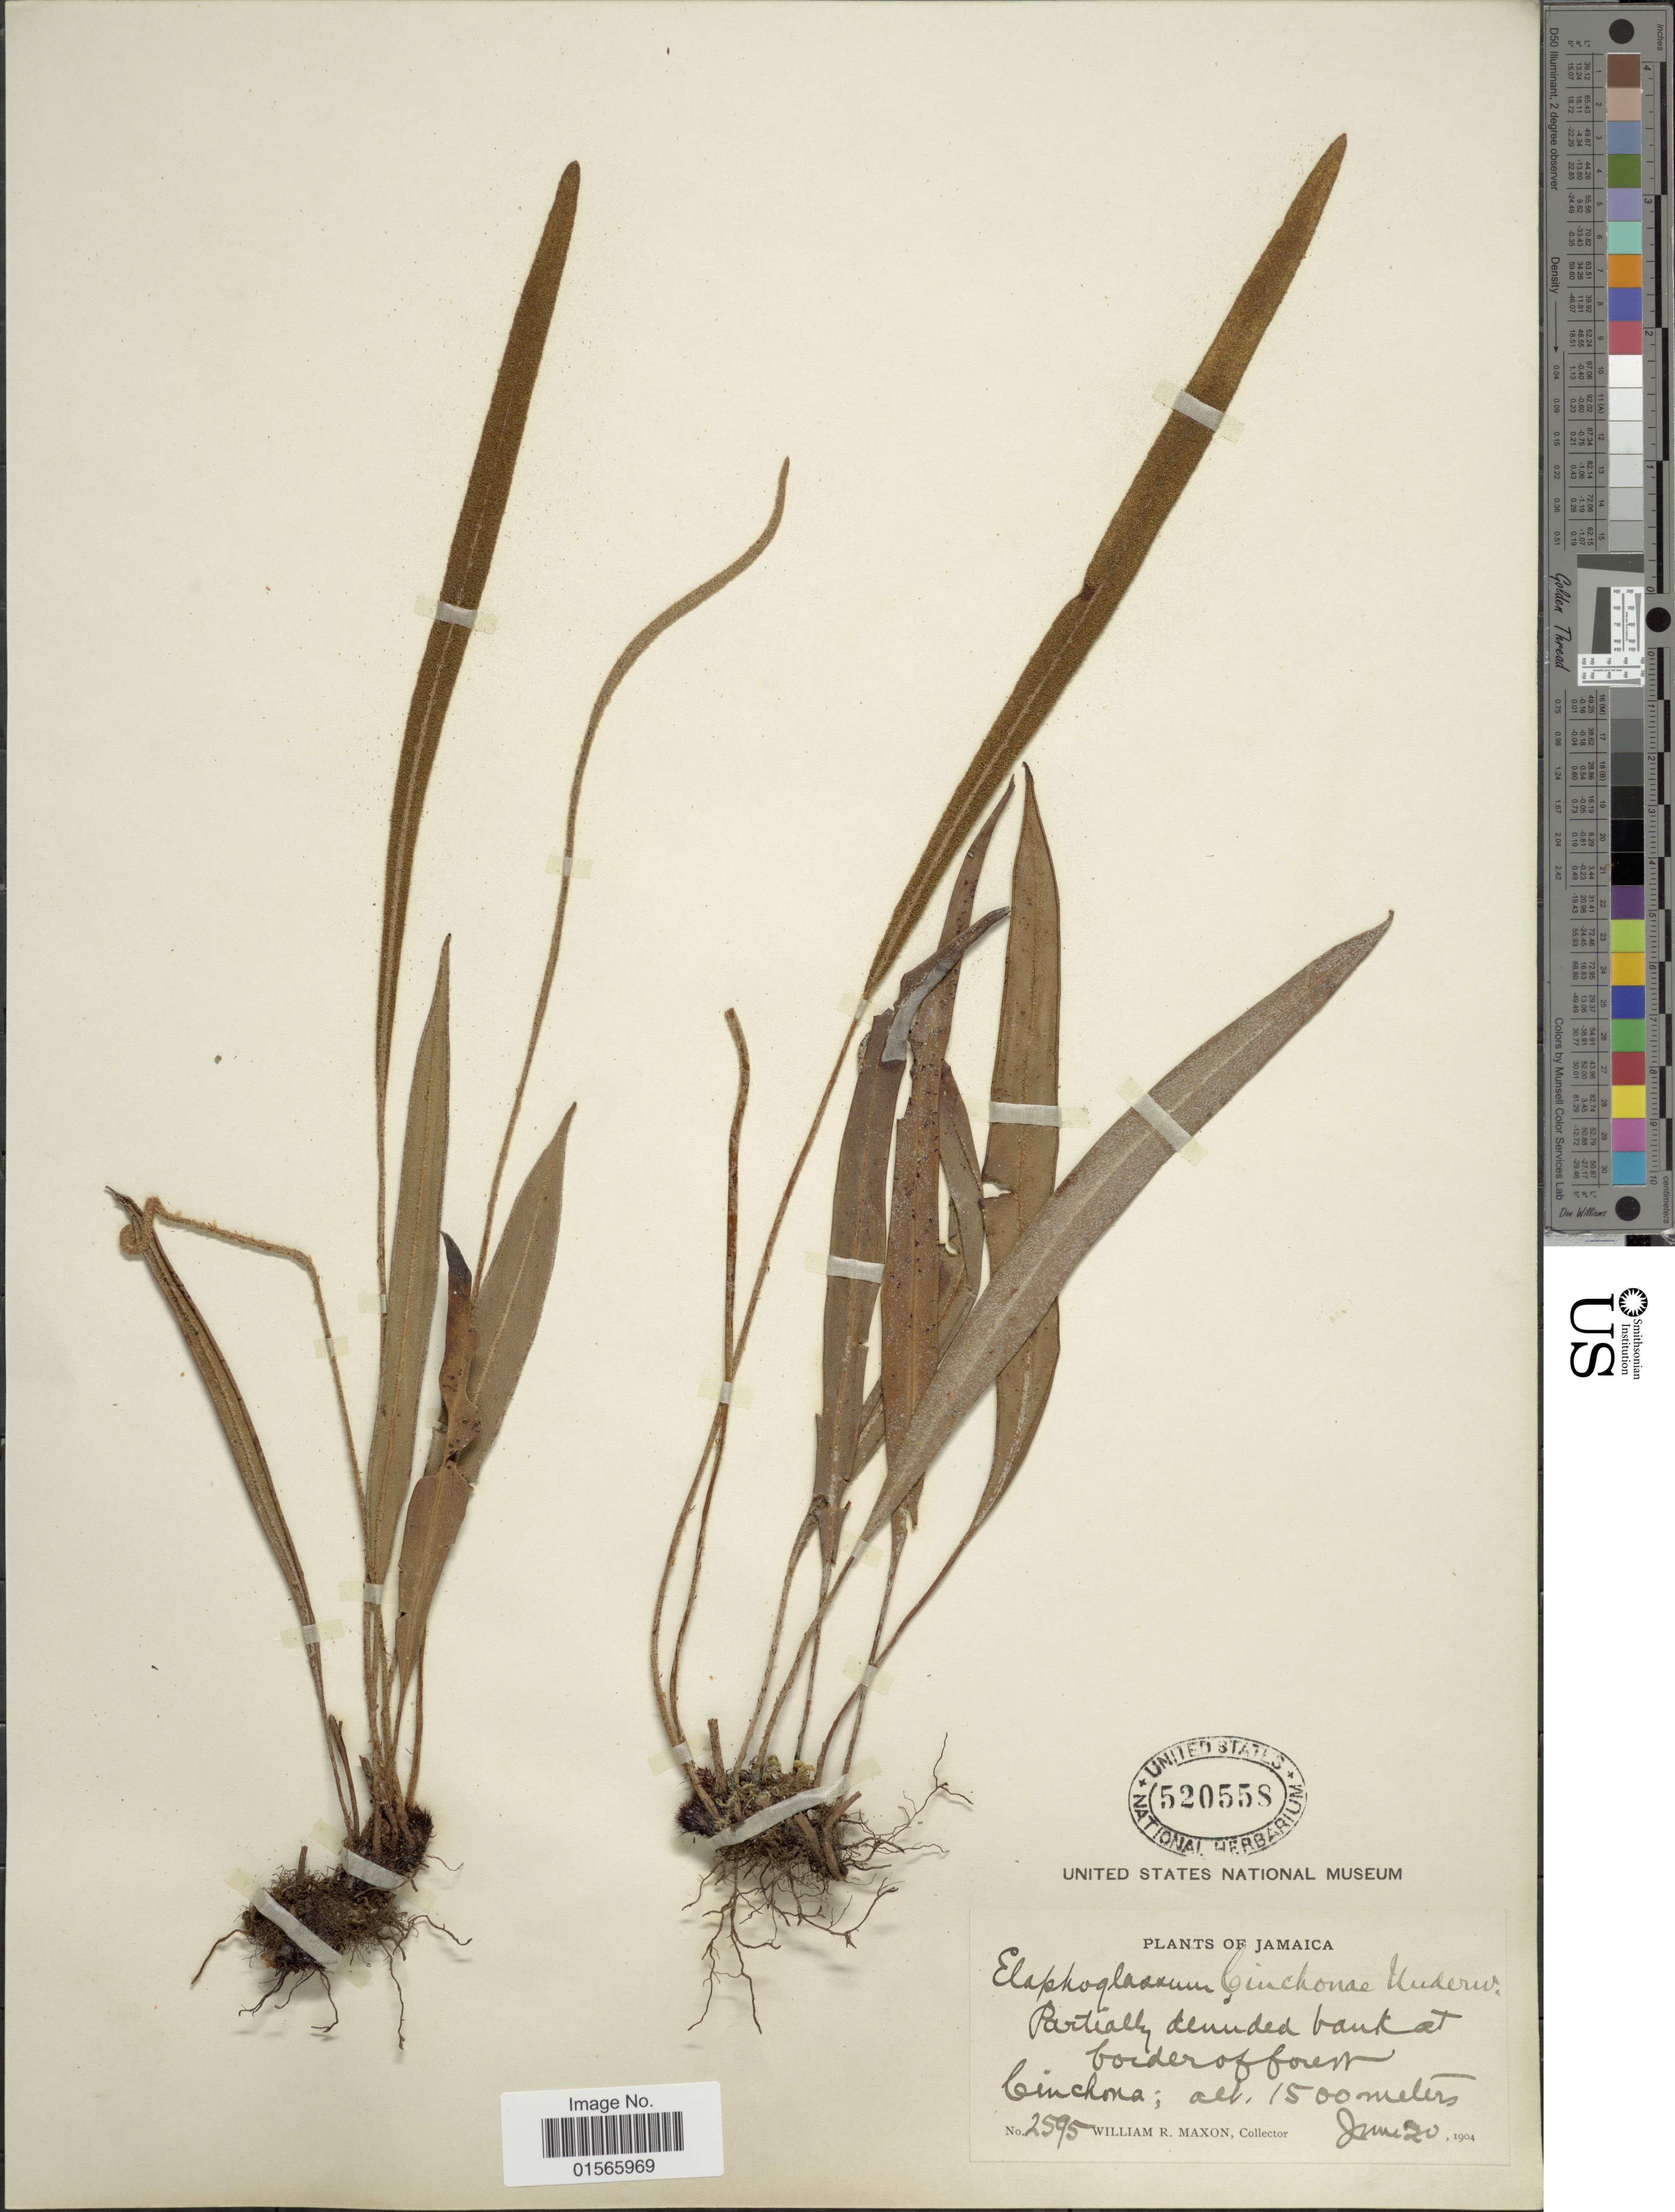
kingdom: Plantae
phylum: Tracheophyta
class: Polypodiopsida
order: Polypodiales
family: Dryopteridaceae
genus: Elaphoglossum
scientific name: Elaphoglossum tectum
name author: (Humb. & Bonpl.) Moore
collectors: W. R. Maxon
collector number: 2595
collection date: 1904-06-20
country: Jamaica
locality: Partially denuded bank at border of forest Cinchona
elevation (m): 1500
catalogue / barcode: US 520558